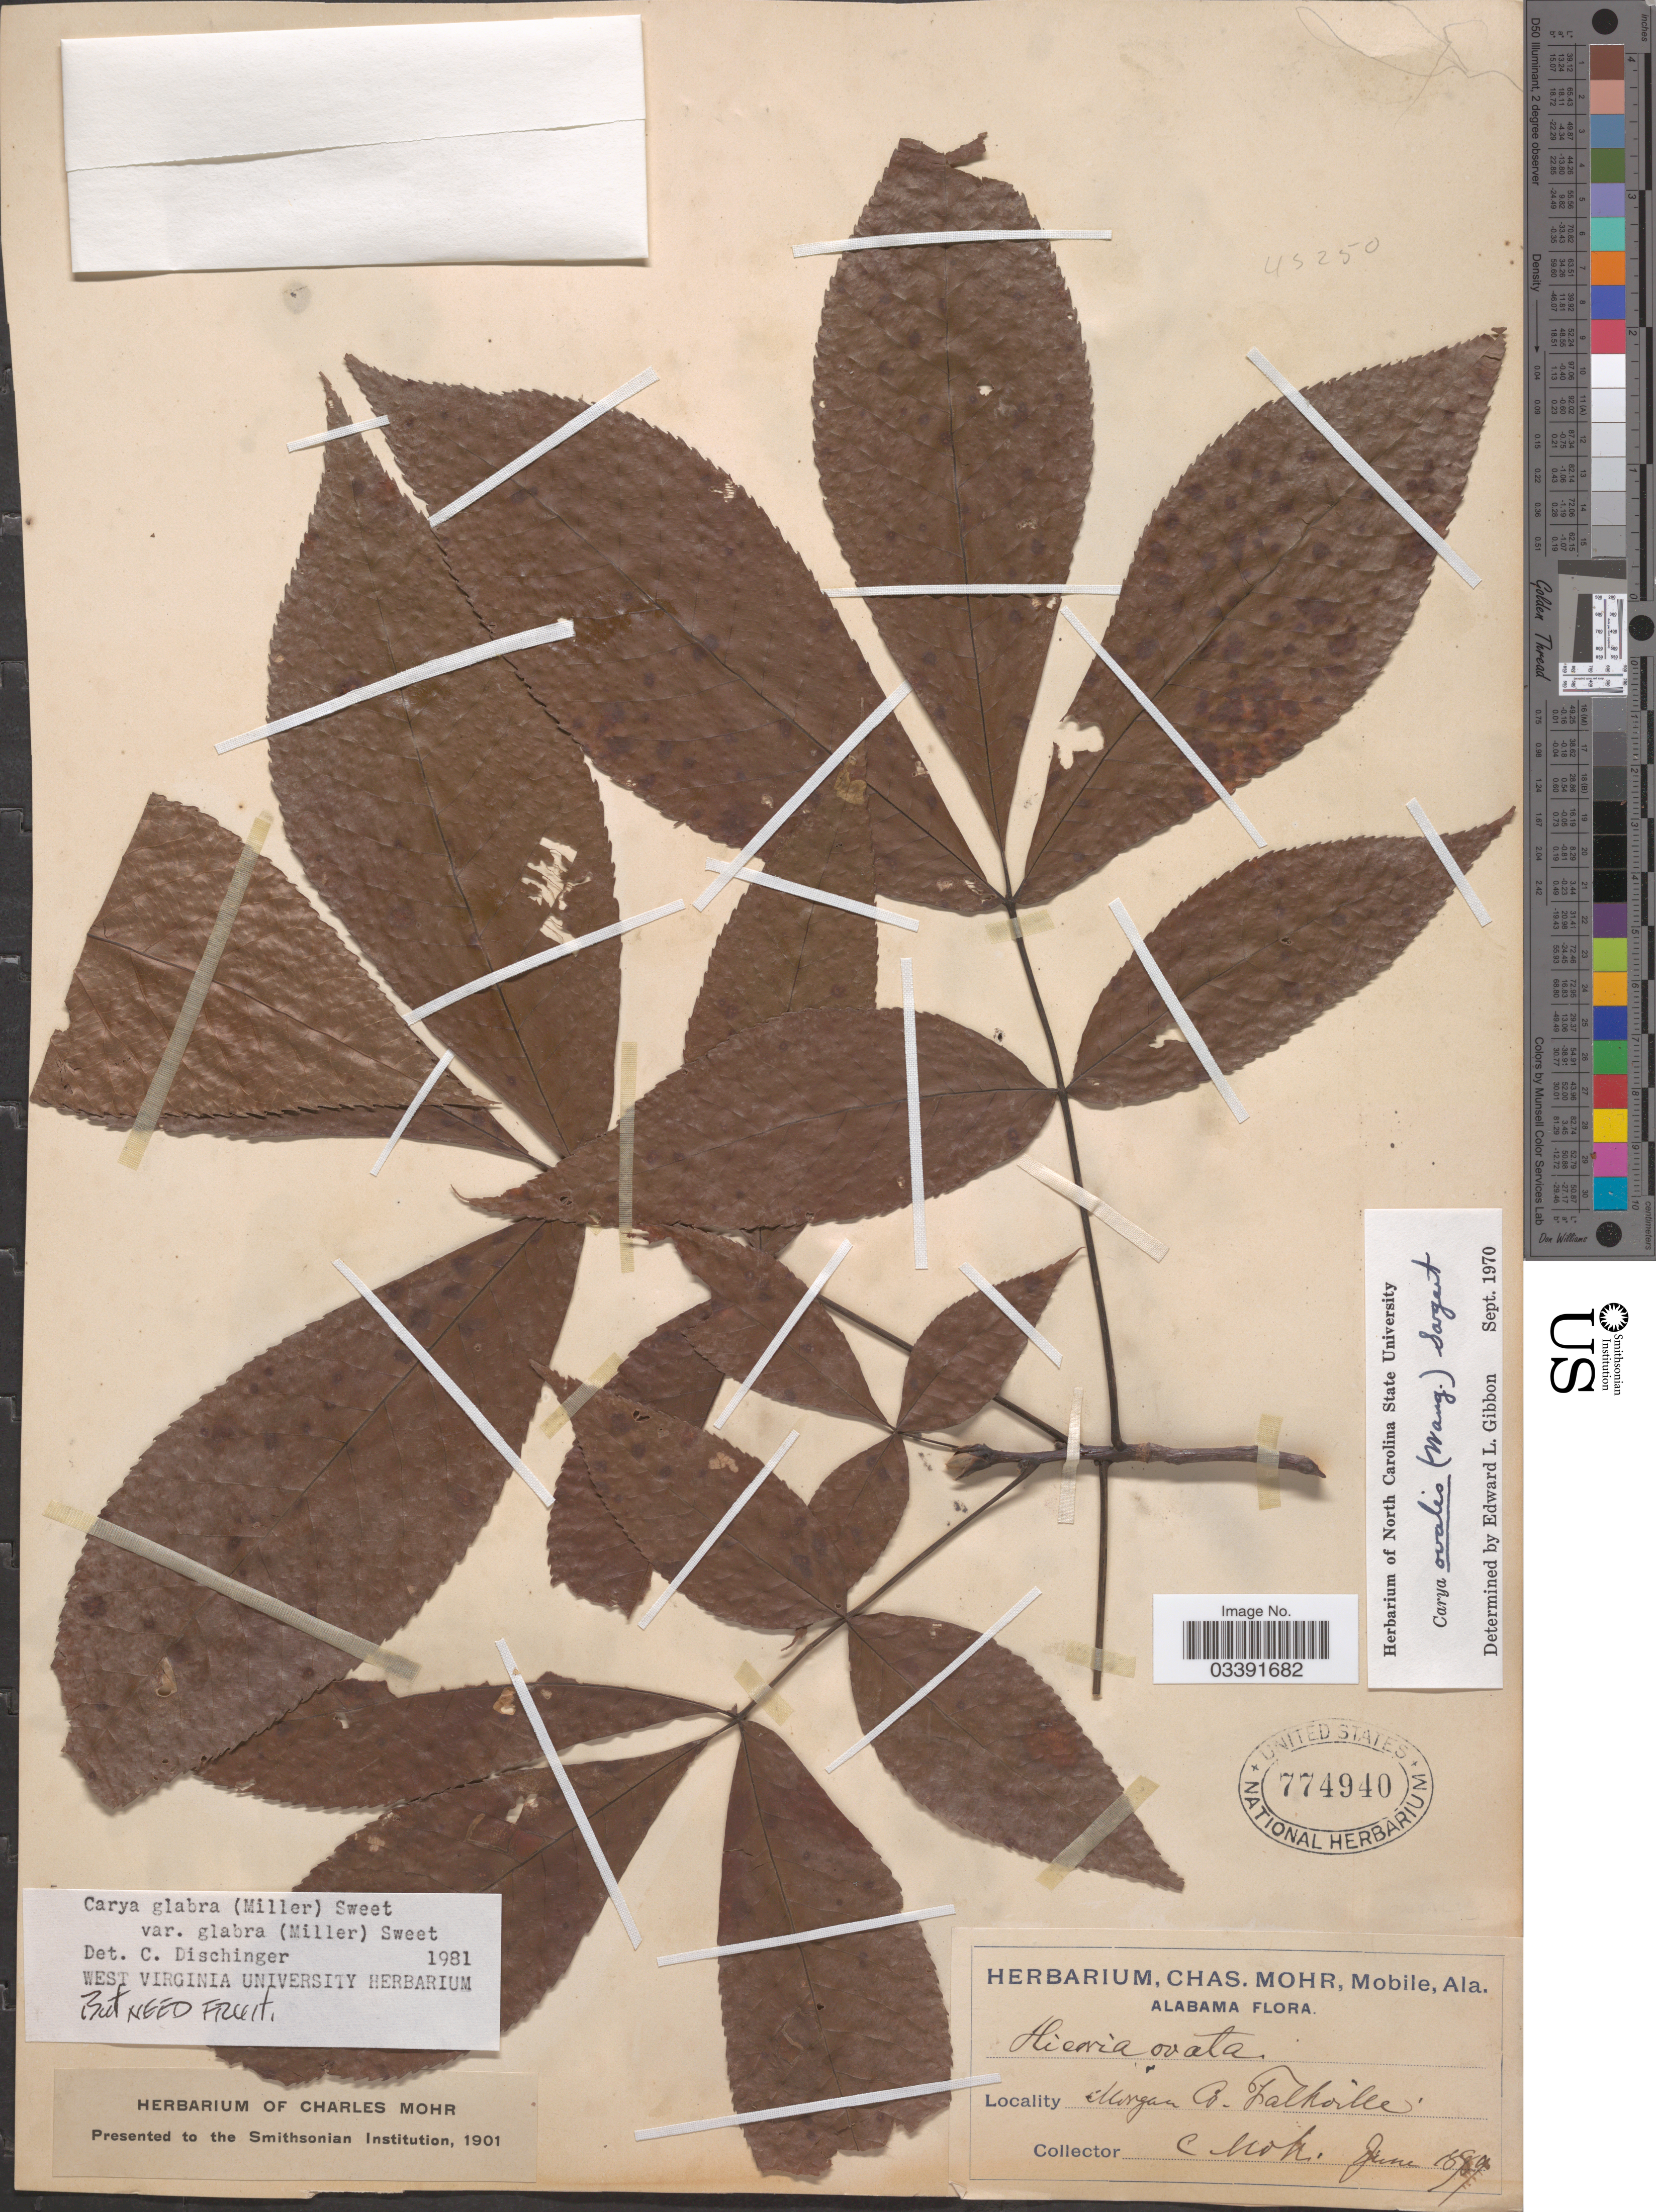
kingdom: Plantae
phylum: Tracheophyta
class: Magnoliopsida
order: Fagales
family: Juglandaceae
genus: Carya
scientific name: Carya glabra var. glabra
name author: (Mill.) Sweet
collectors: C. Mohr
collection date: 1889-06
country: United States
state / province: Alabama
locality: Morgan G. Falkville.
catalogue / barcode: US 774940